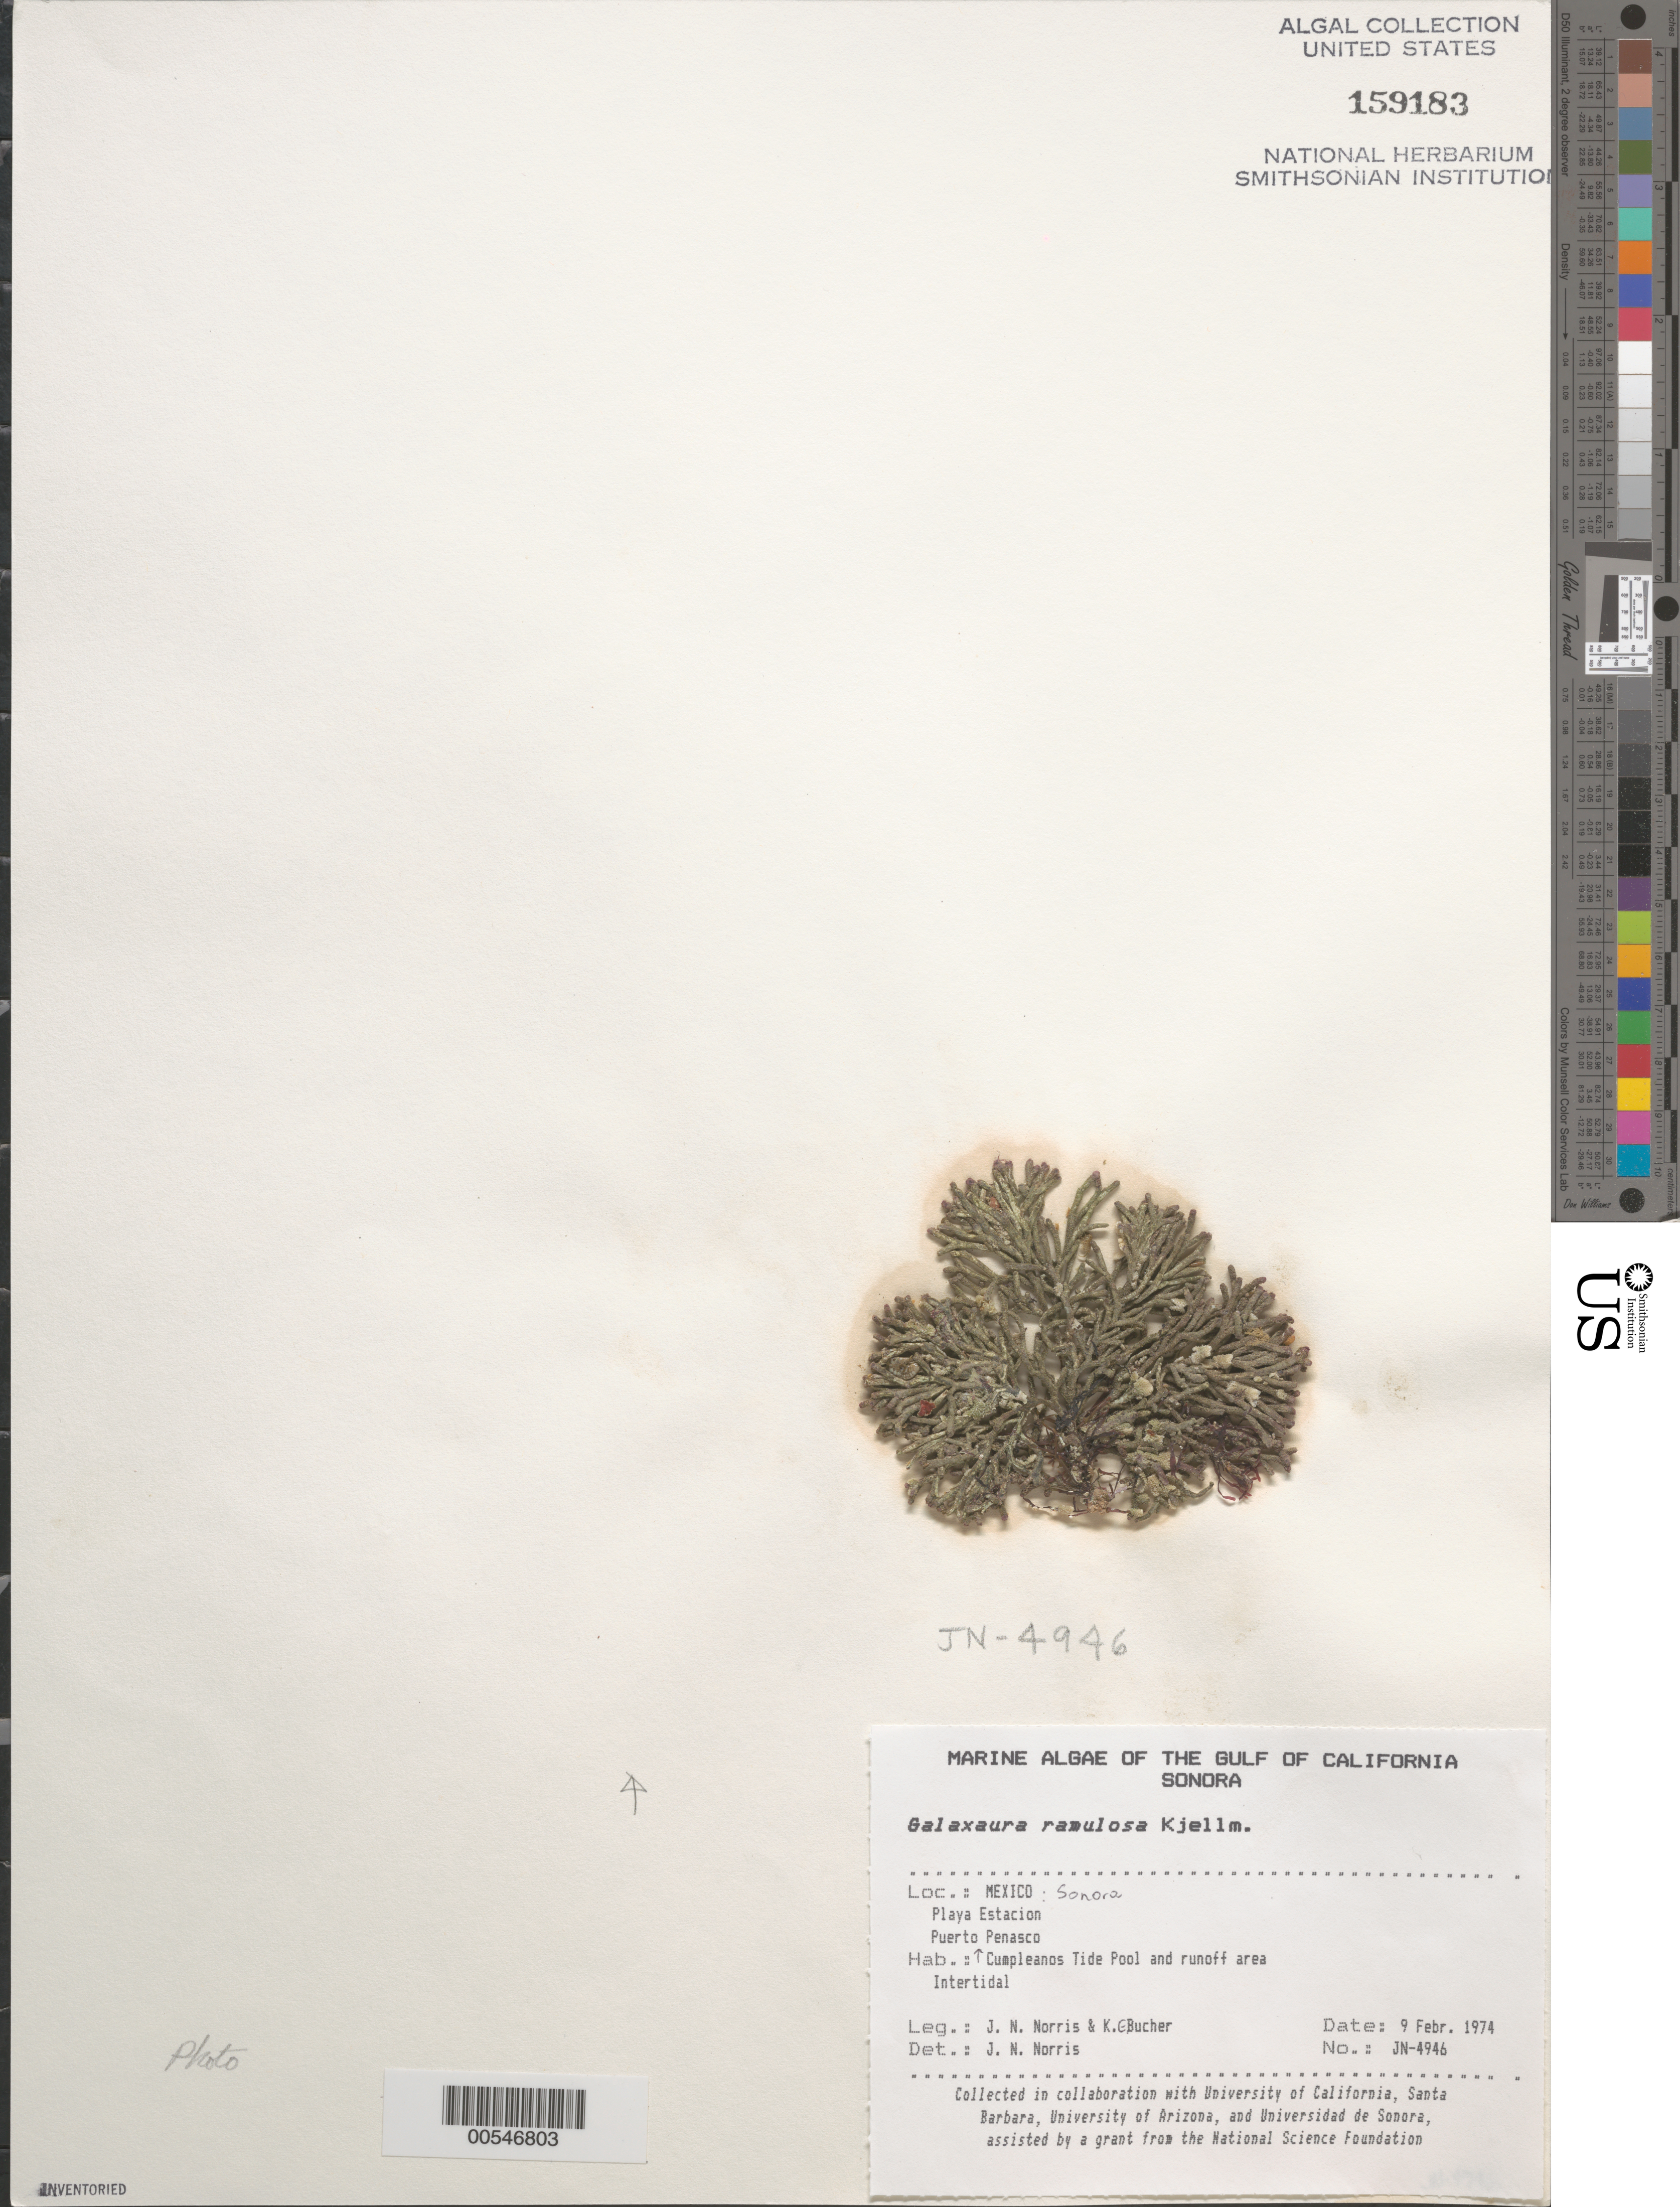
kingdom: Plantae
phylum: Rhodophyta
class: Florideophyceae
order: Nemaliales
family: Galaxauraceae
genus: Galaxaura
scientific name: Galaxaura rugosa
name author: (Ellis & Sol.) J.V.Lamouroux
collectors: J. N. Norris & K. E. Bucher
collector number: JN-4946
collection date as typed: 09 Feb 1974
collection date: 1974-02-09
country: Mexico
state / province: Sonora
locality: Playa Estacion, Puerto Penasco, Cumpleanos tide pool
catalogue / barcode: US 159183